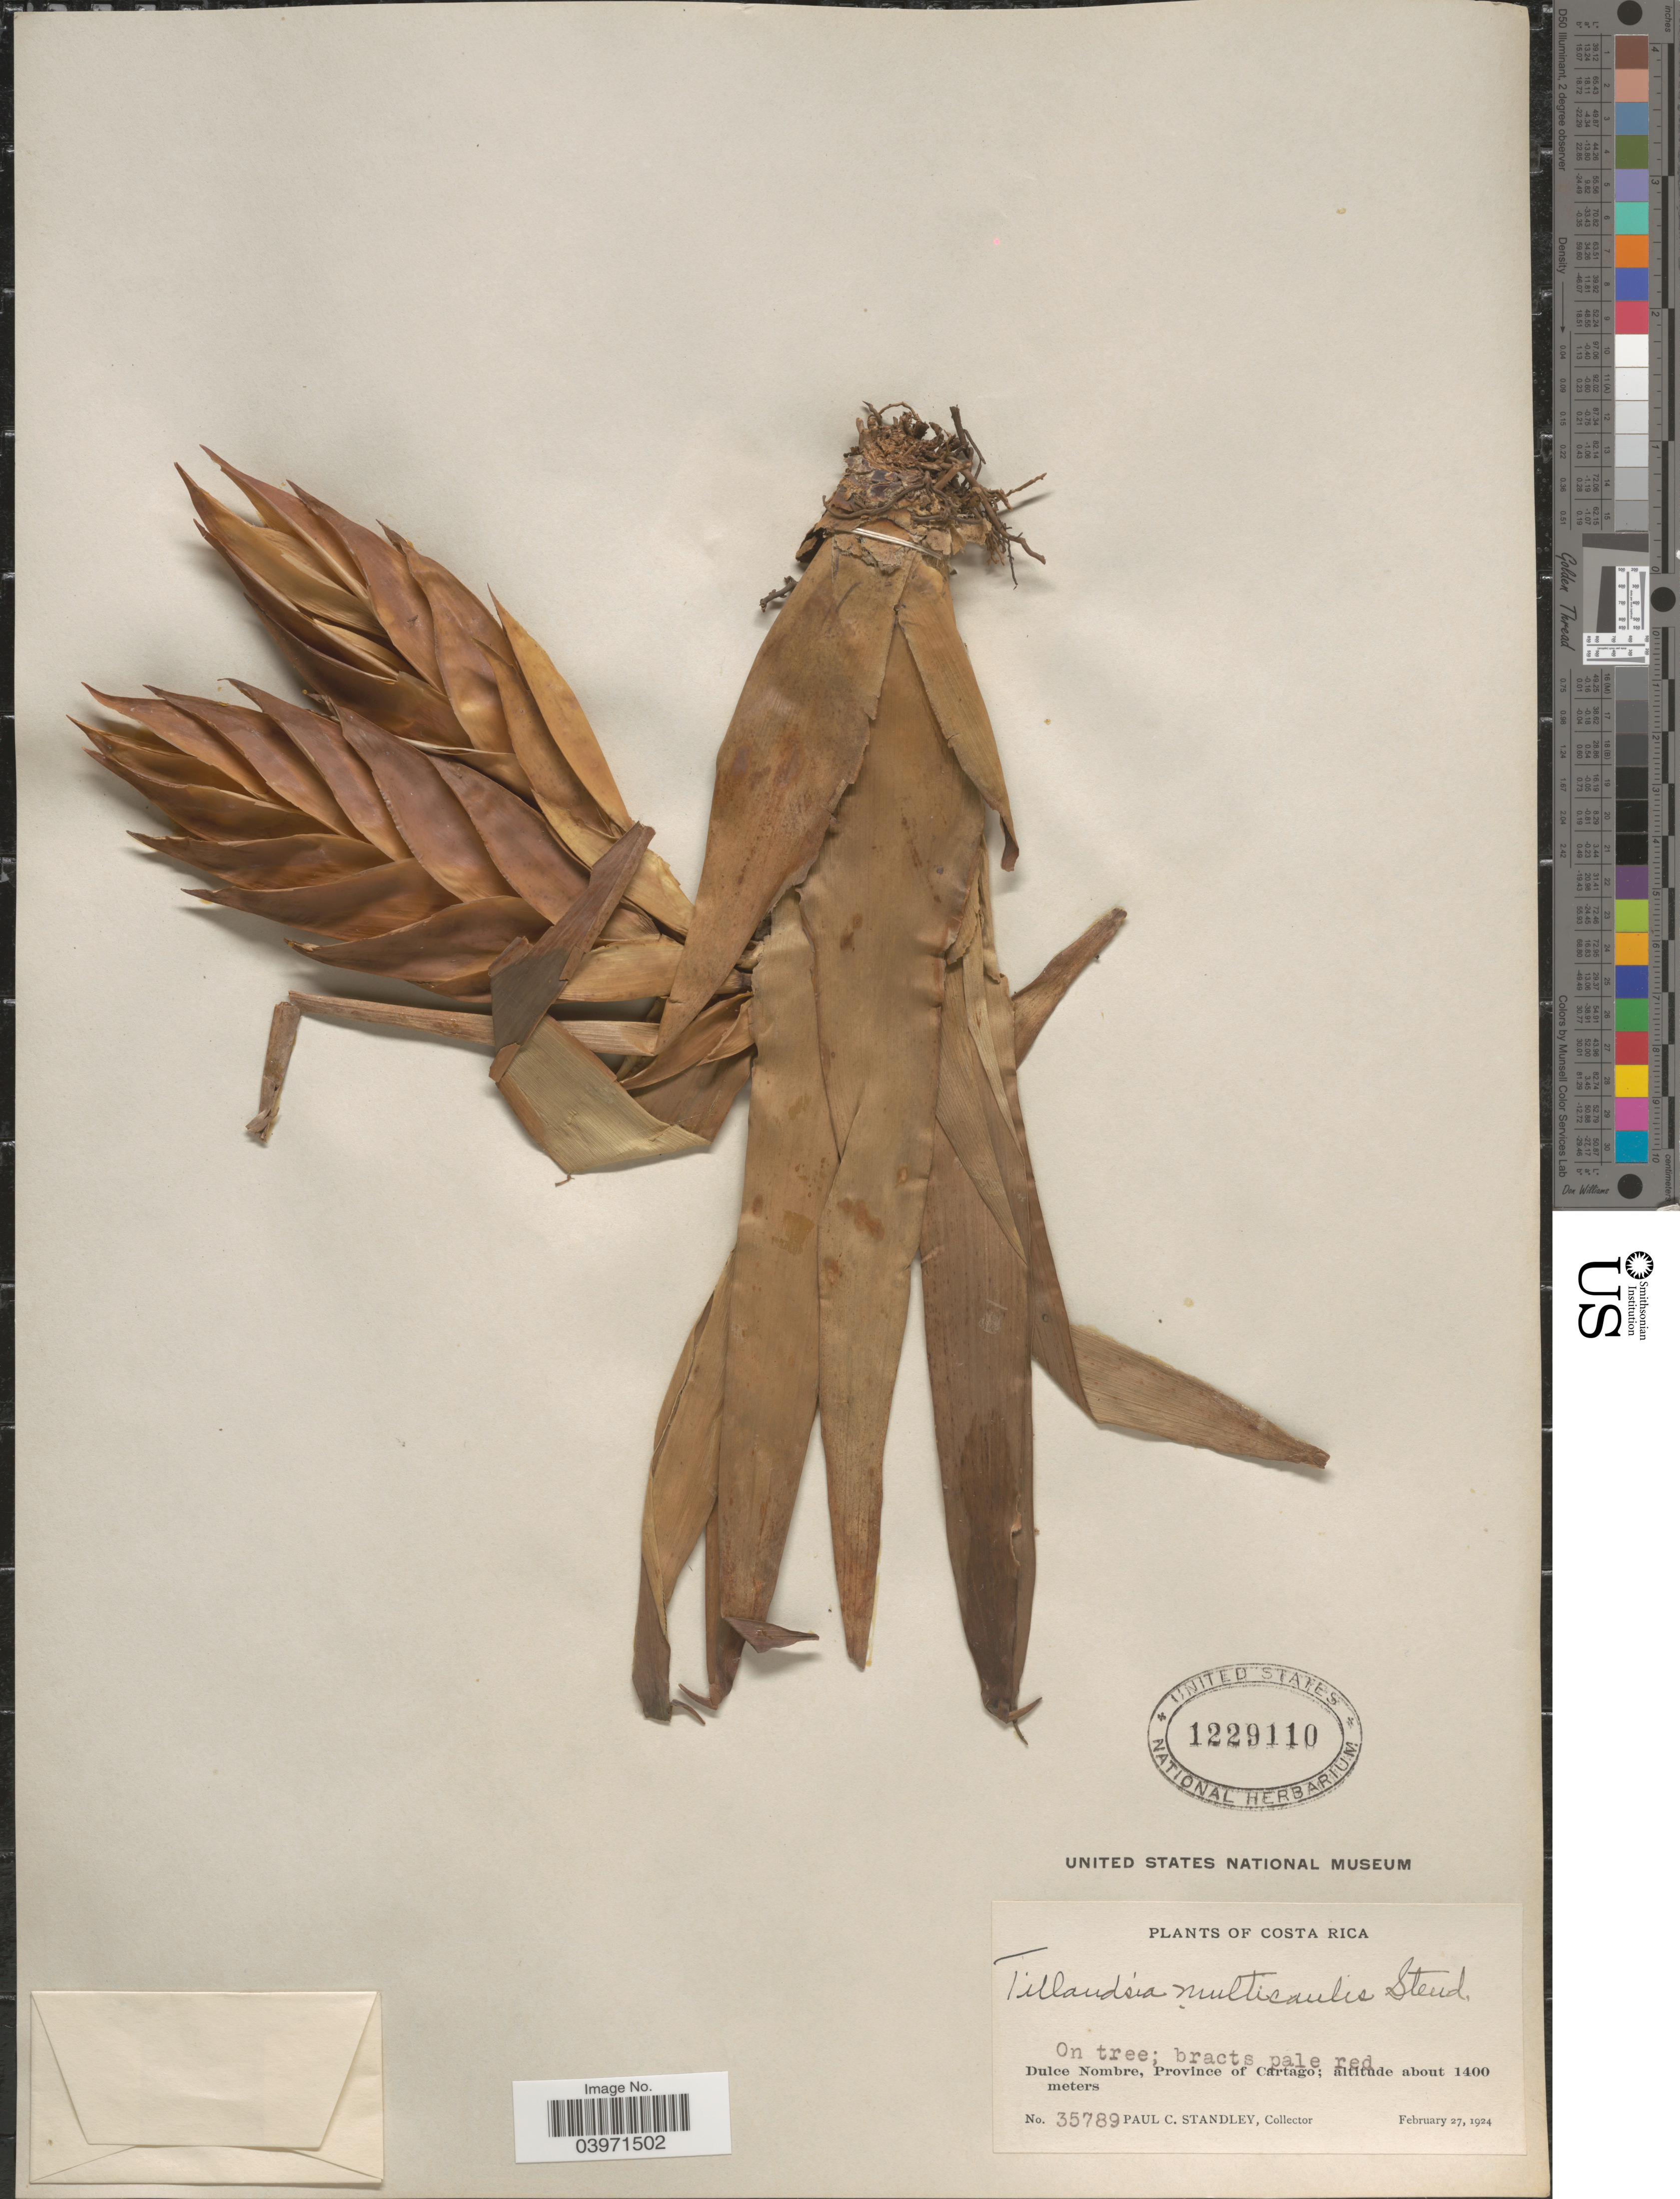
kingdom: Plantae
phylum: Tracheophyta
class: Liliopsida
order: Poales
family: Bromeliaceae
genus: Tillandsia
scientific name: Tillandsia multicaulis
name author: Steud.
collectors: P. C. Standley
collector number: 35789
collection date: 1924-02-27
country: Costa Rica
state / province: Cartago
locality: Dulce Nombre.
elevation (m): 1400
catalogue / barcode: US 1229110